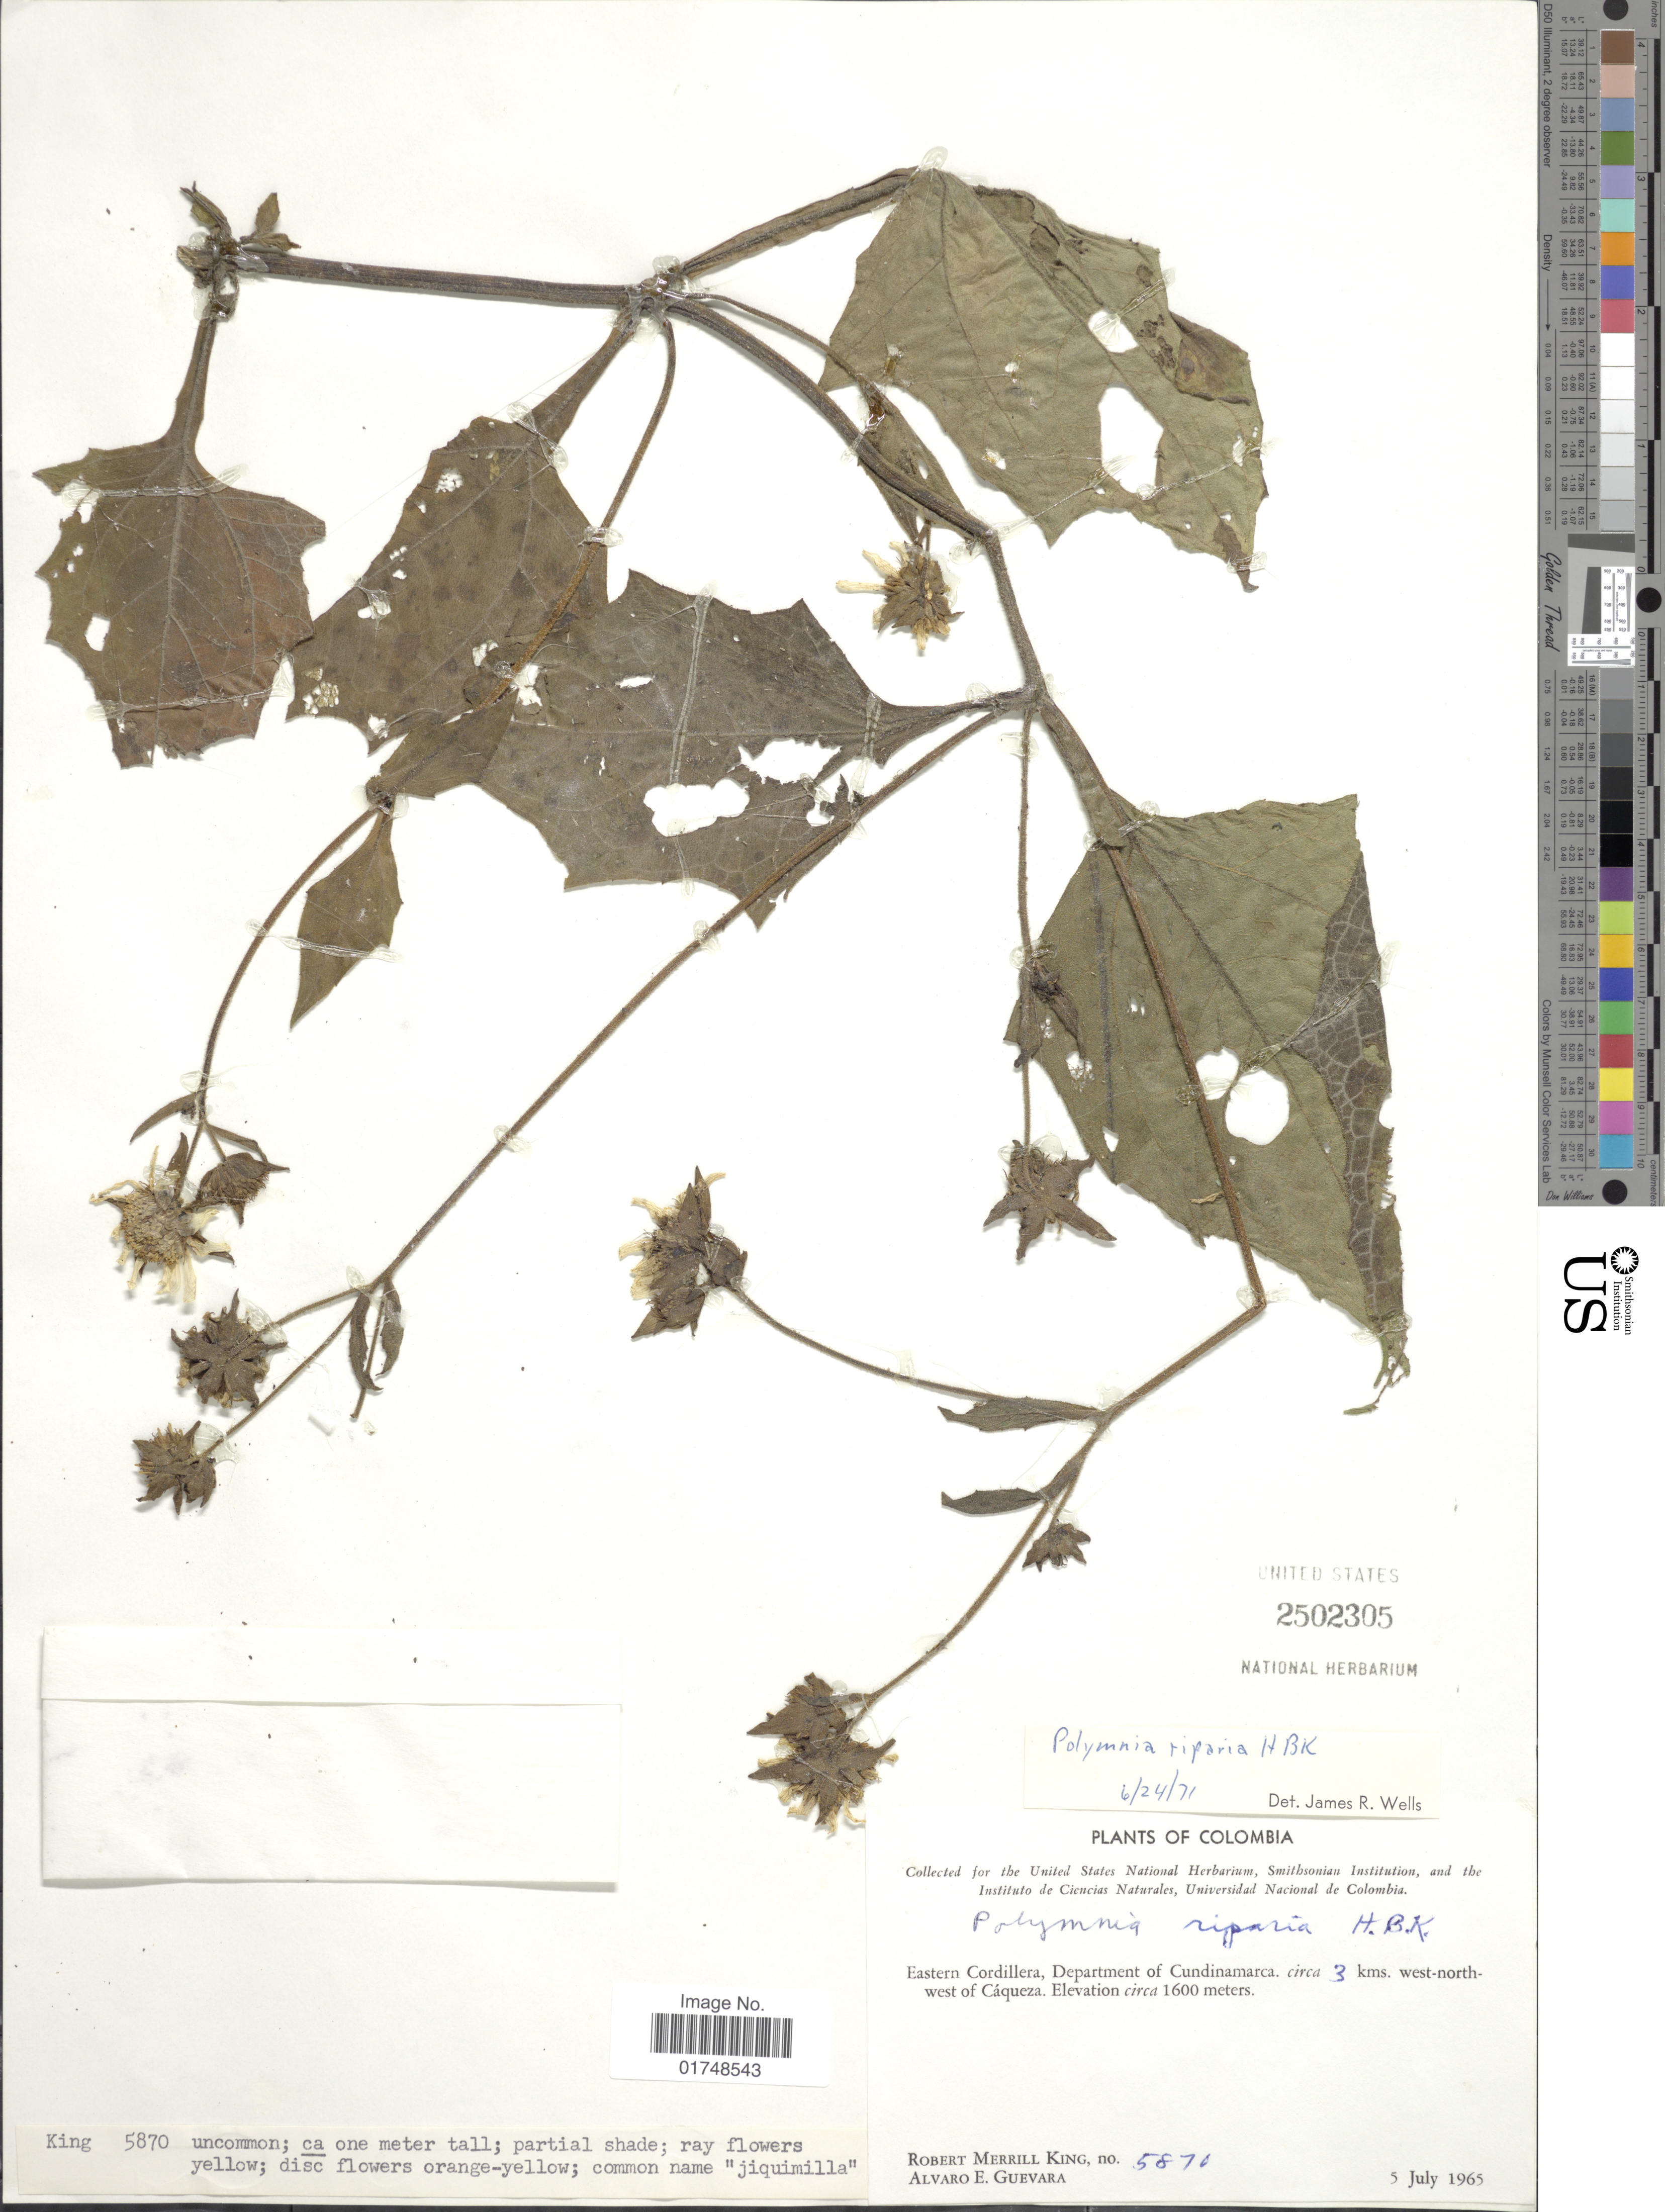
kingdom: Plantae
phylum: Tracheophyta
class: Magnoliopsida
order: Asterales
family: Asteraceae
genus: Smallanthus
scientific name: Smallanthus riparius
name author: (Kunth) H. Rob.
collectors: R. M. King & A. E. Guevara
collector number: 5870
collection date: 1965-07-05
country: Colombia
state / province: Cundinamarca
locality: Eastern Cordillera, Department of Cundinamarca. circa 3 kms. west-north-west of Caqueza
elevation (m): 1600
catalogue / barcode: US 2502305